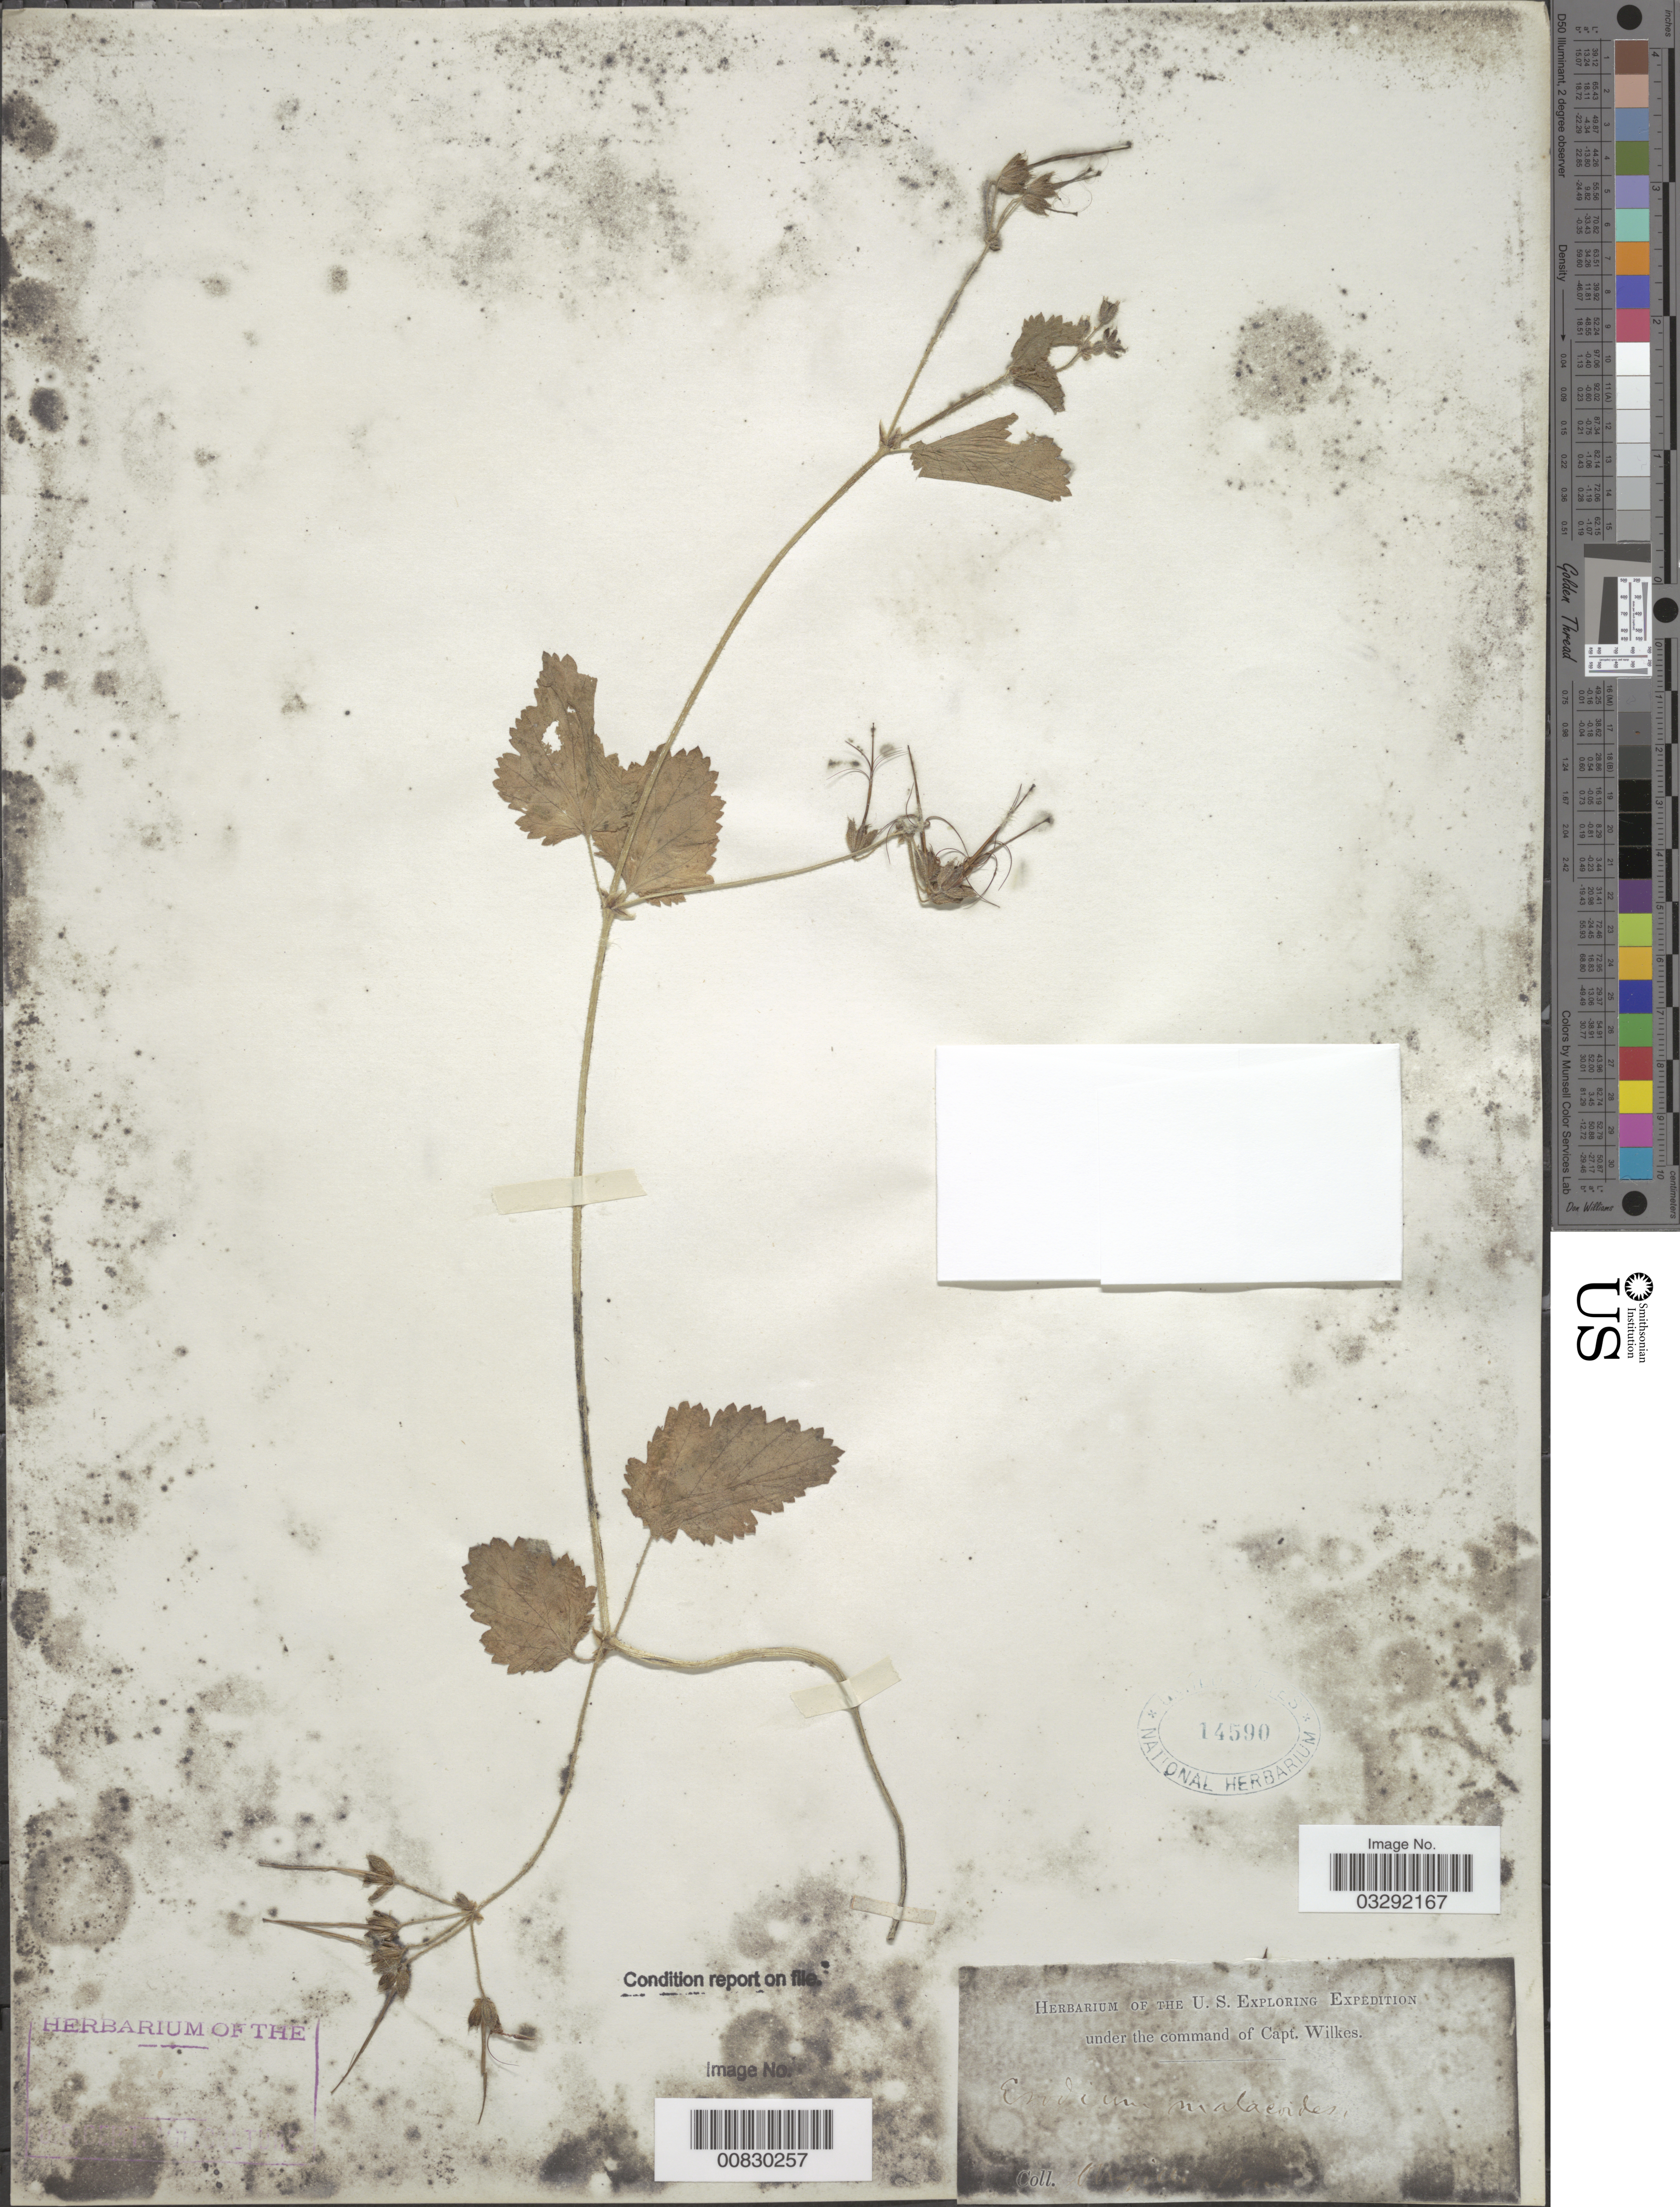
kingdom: Plantae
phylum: Tracheophyta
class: Magnoliopsida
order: Geraniales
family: Geraniaceae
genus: Erodium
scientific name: Erodium malacoides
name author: (L.) L'Hér.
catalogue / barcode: US 14590